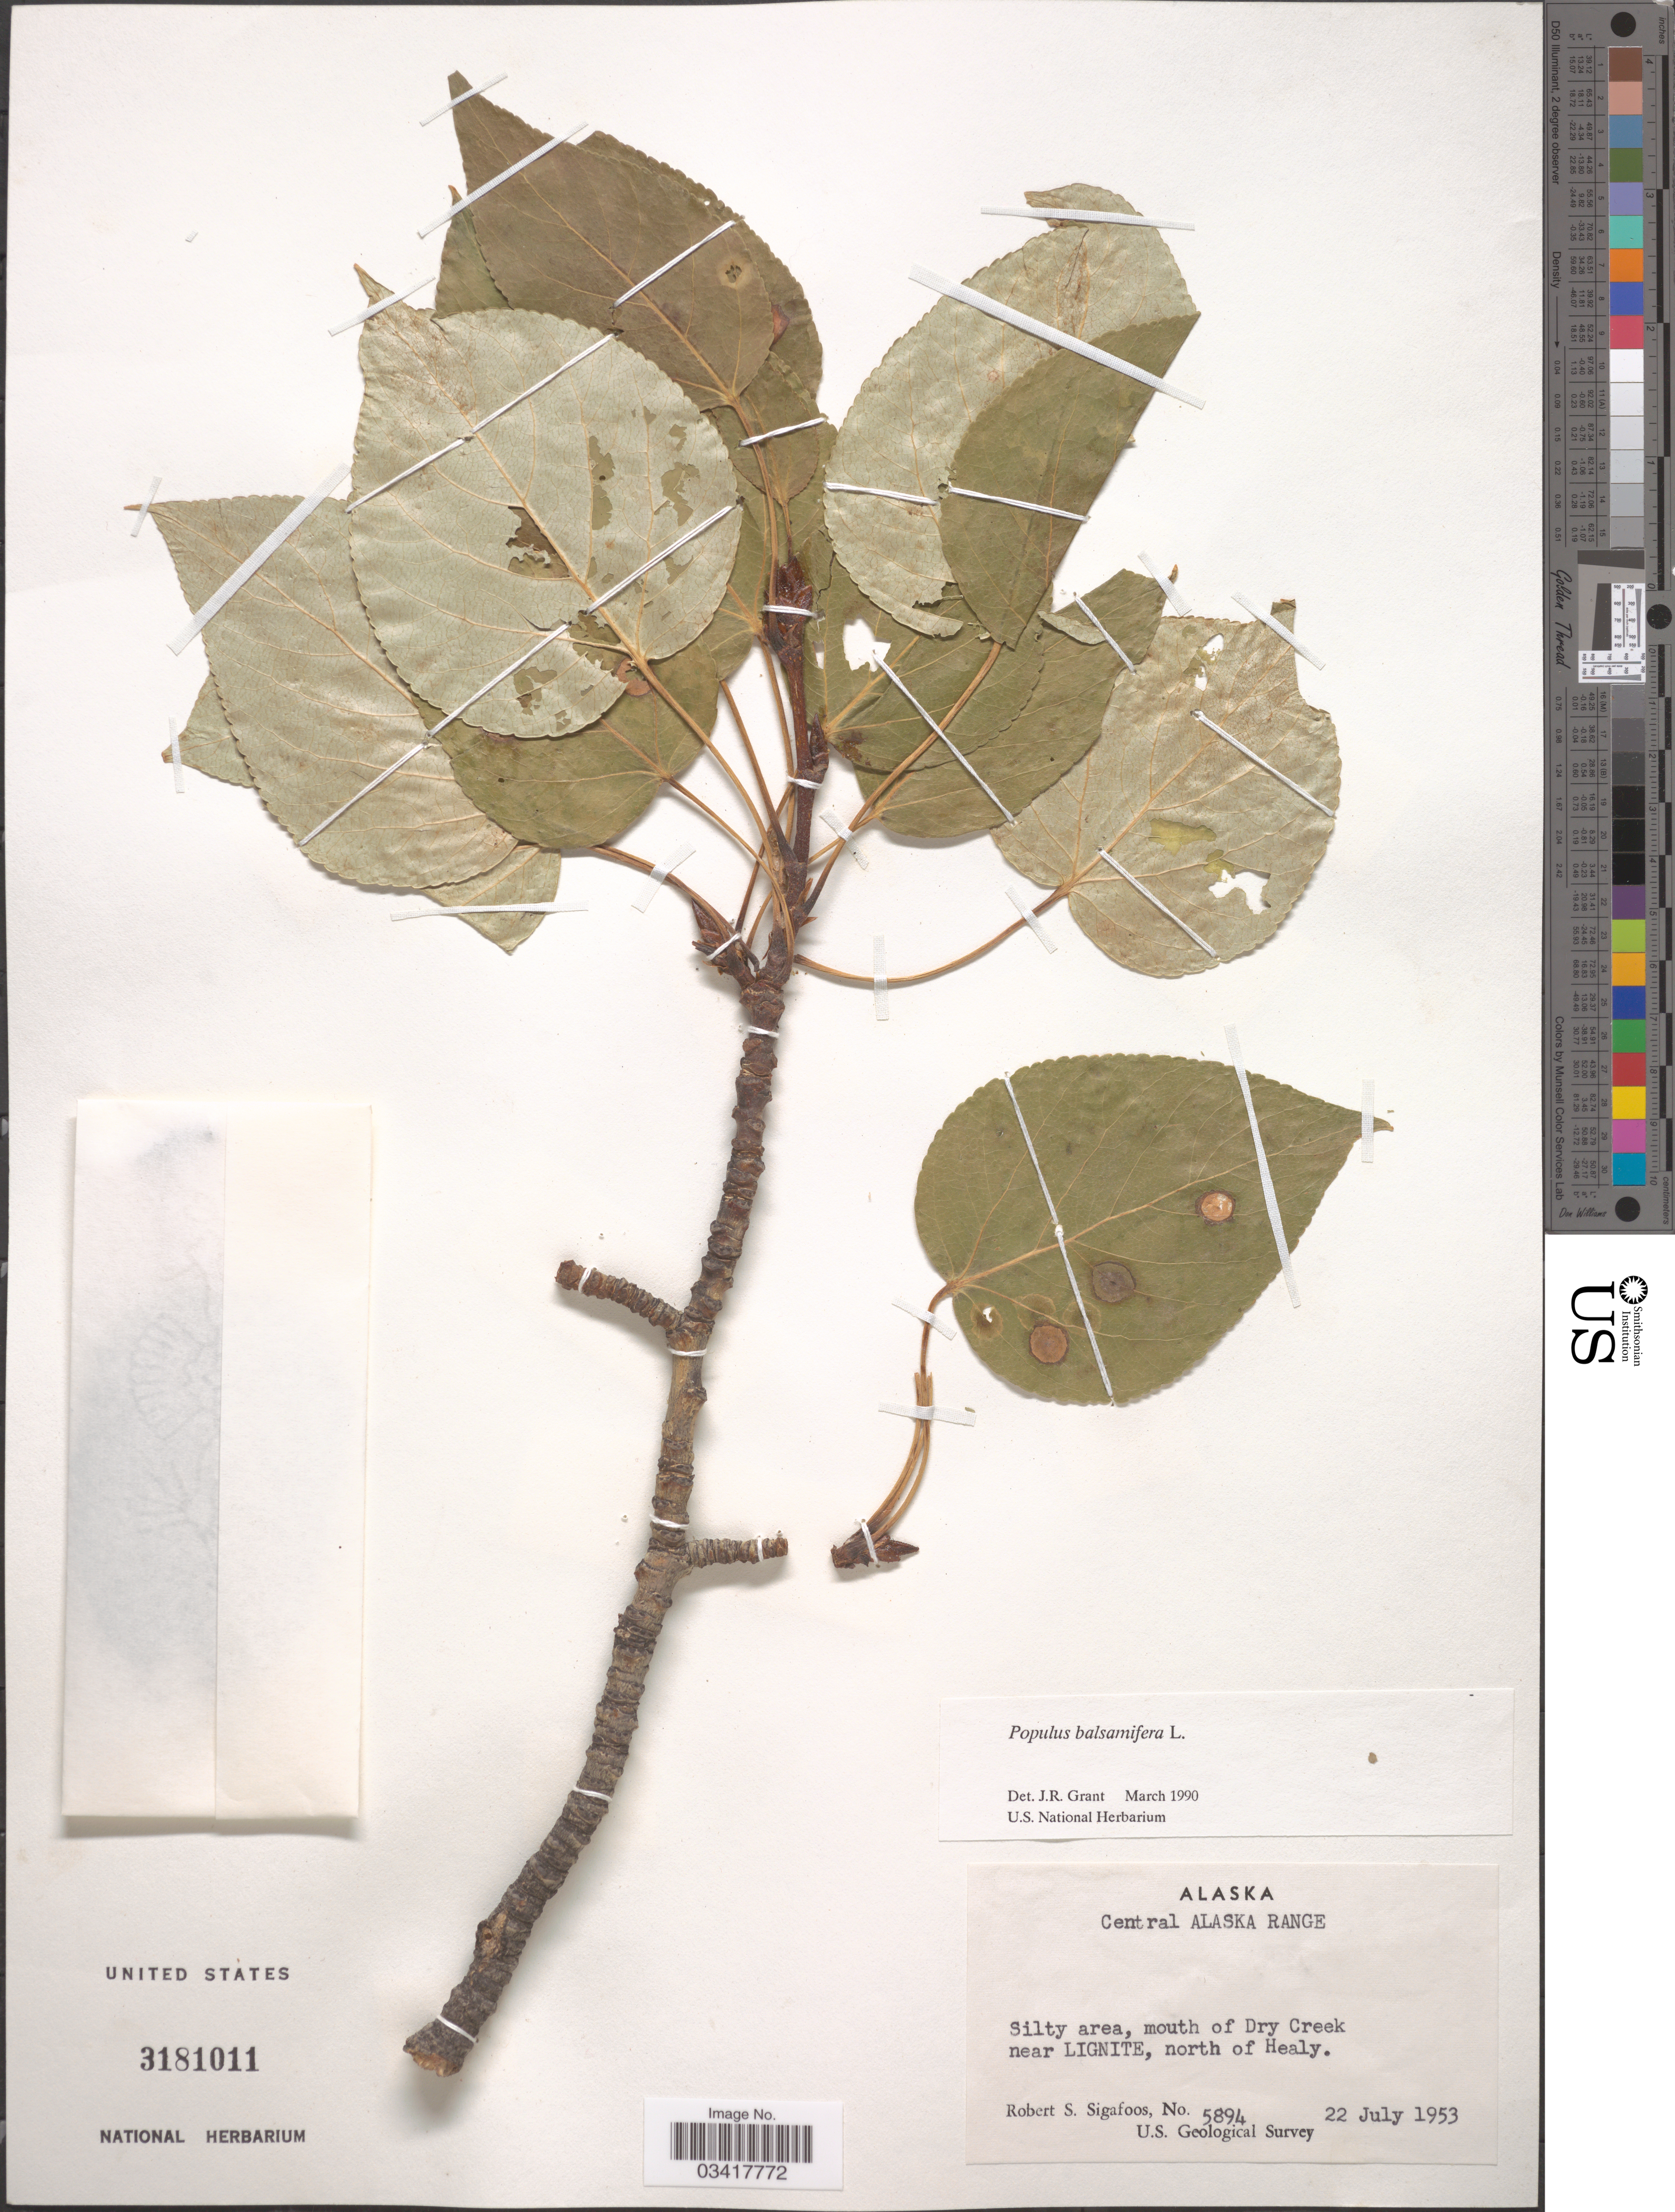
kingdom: Plantae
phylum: Tracheophyta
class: Magnoliopsida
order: Malpighiales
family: Salicaceae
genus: Populus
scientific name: Populus balsamifera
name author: L.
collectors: R. Sigafoos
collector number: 5894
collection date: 1953-07-22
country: United States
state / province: Alaska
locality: Central Alaska Range. Silty area, mouth of Dry Creek near Lignite, north of Healy.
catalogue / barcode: US 3181011